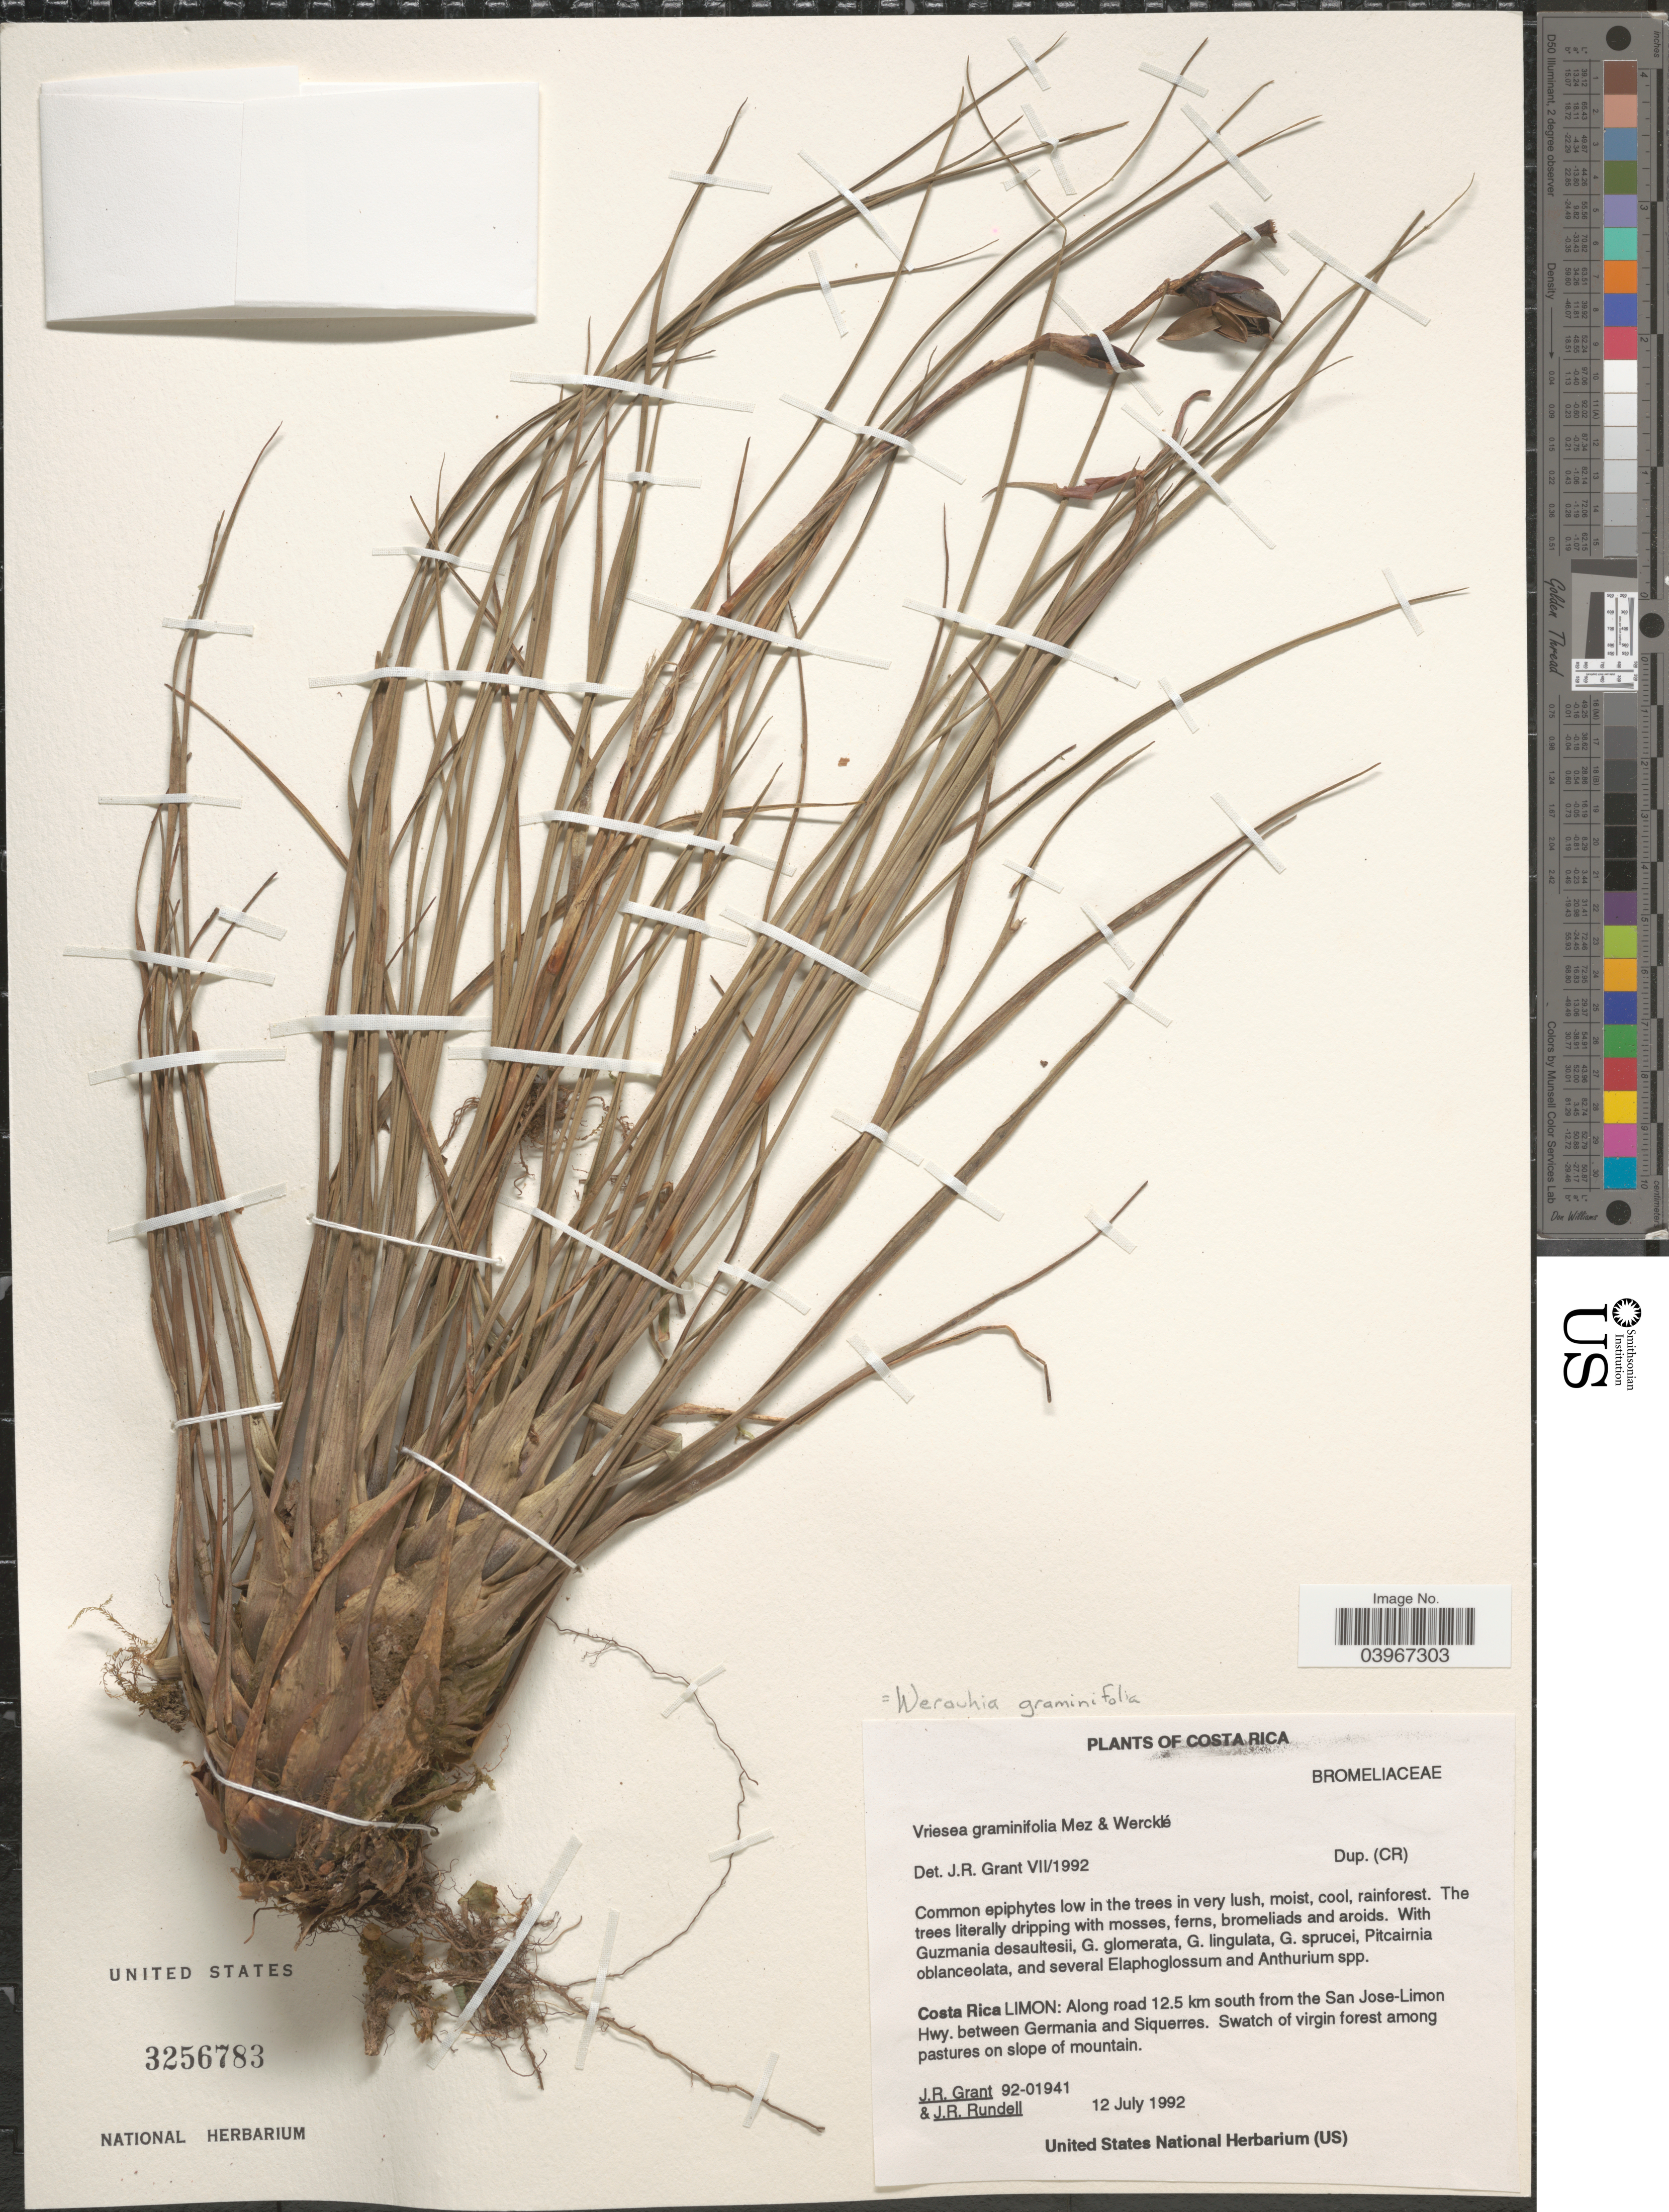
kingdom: Plantae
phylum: Tracheophyta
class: Liliopsida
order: Poales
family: Bromeliaceae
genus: Werauhia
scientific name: Werauhia graminifolia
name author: (Mez & Wercklé) J.R. Grant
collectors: J. Grant & J. R. Rundell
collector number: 92-01941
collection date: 1992-07-12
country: Costa Rica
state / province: Limón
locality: Along road 12.5 km south from the San Jose-Limon Hwy. between Germania and Siquerres.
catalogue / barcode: US 3256783